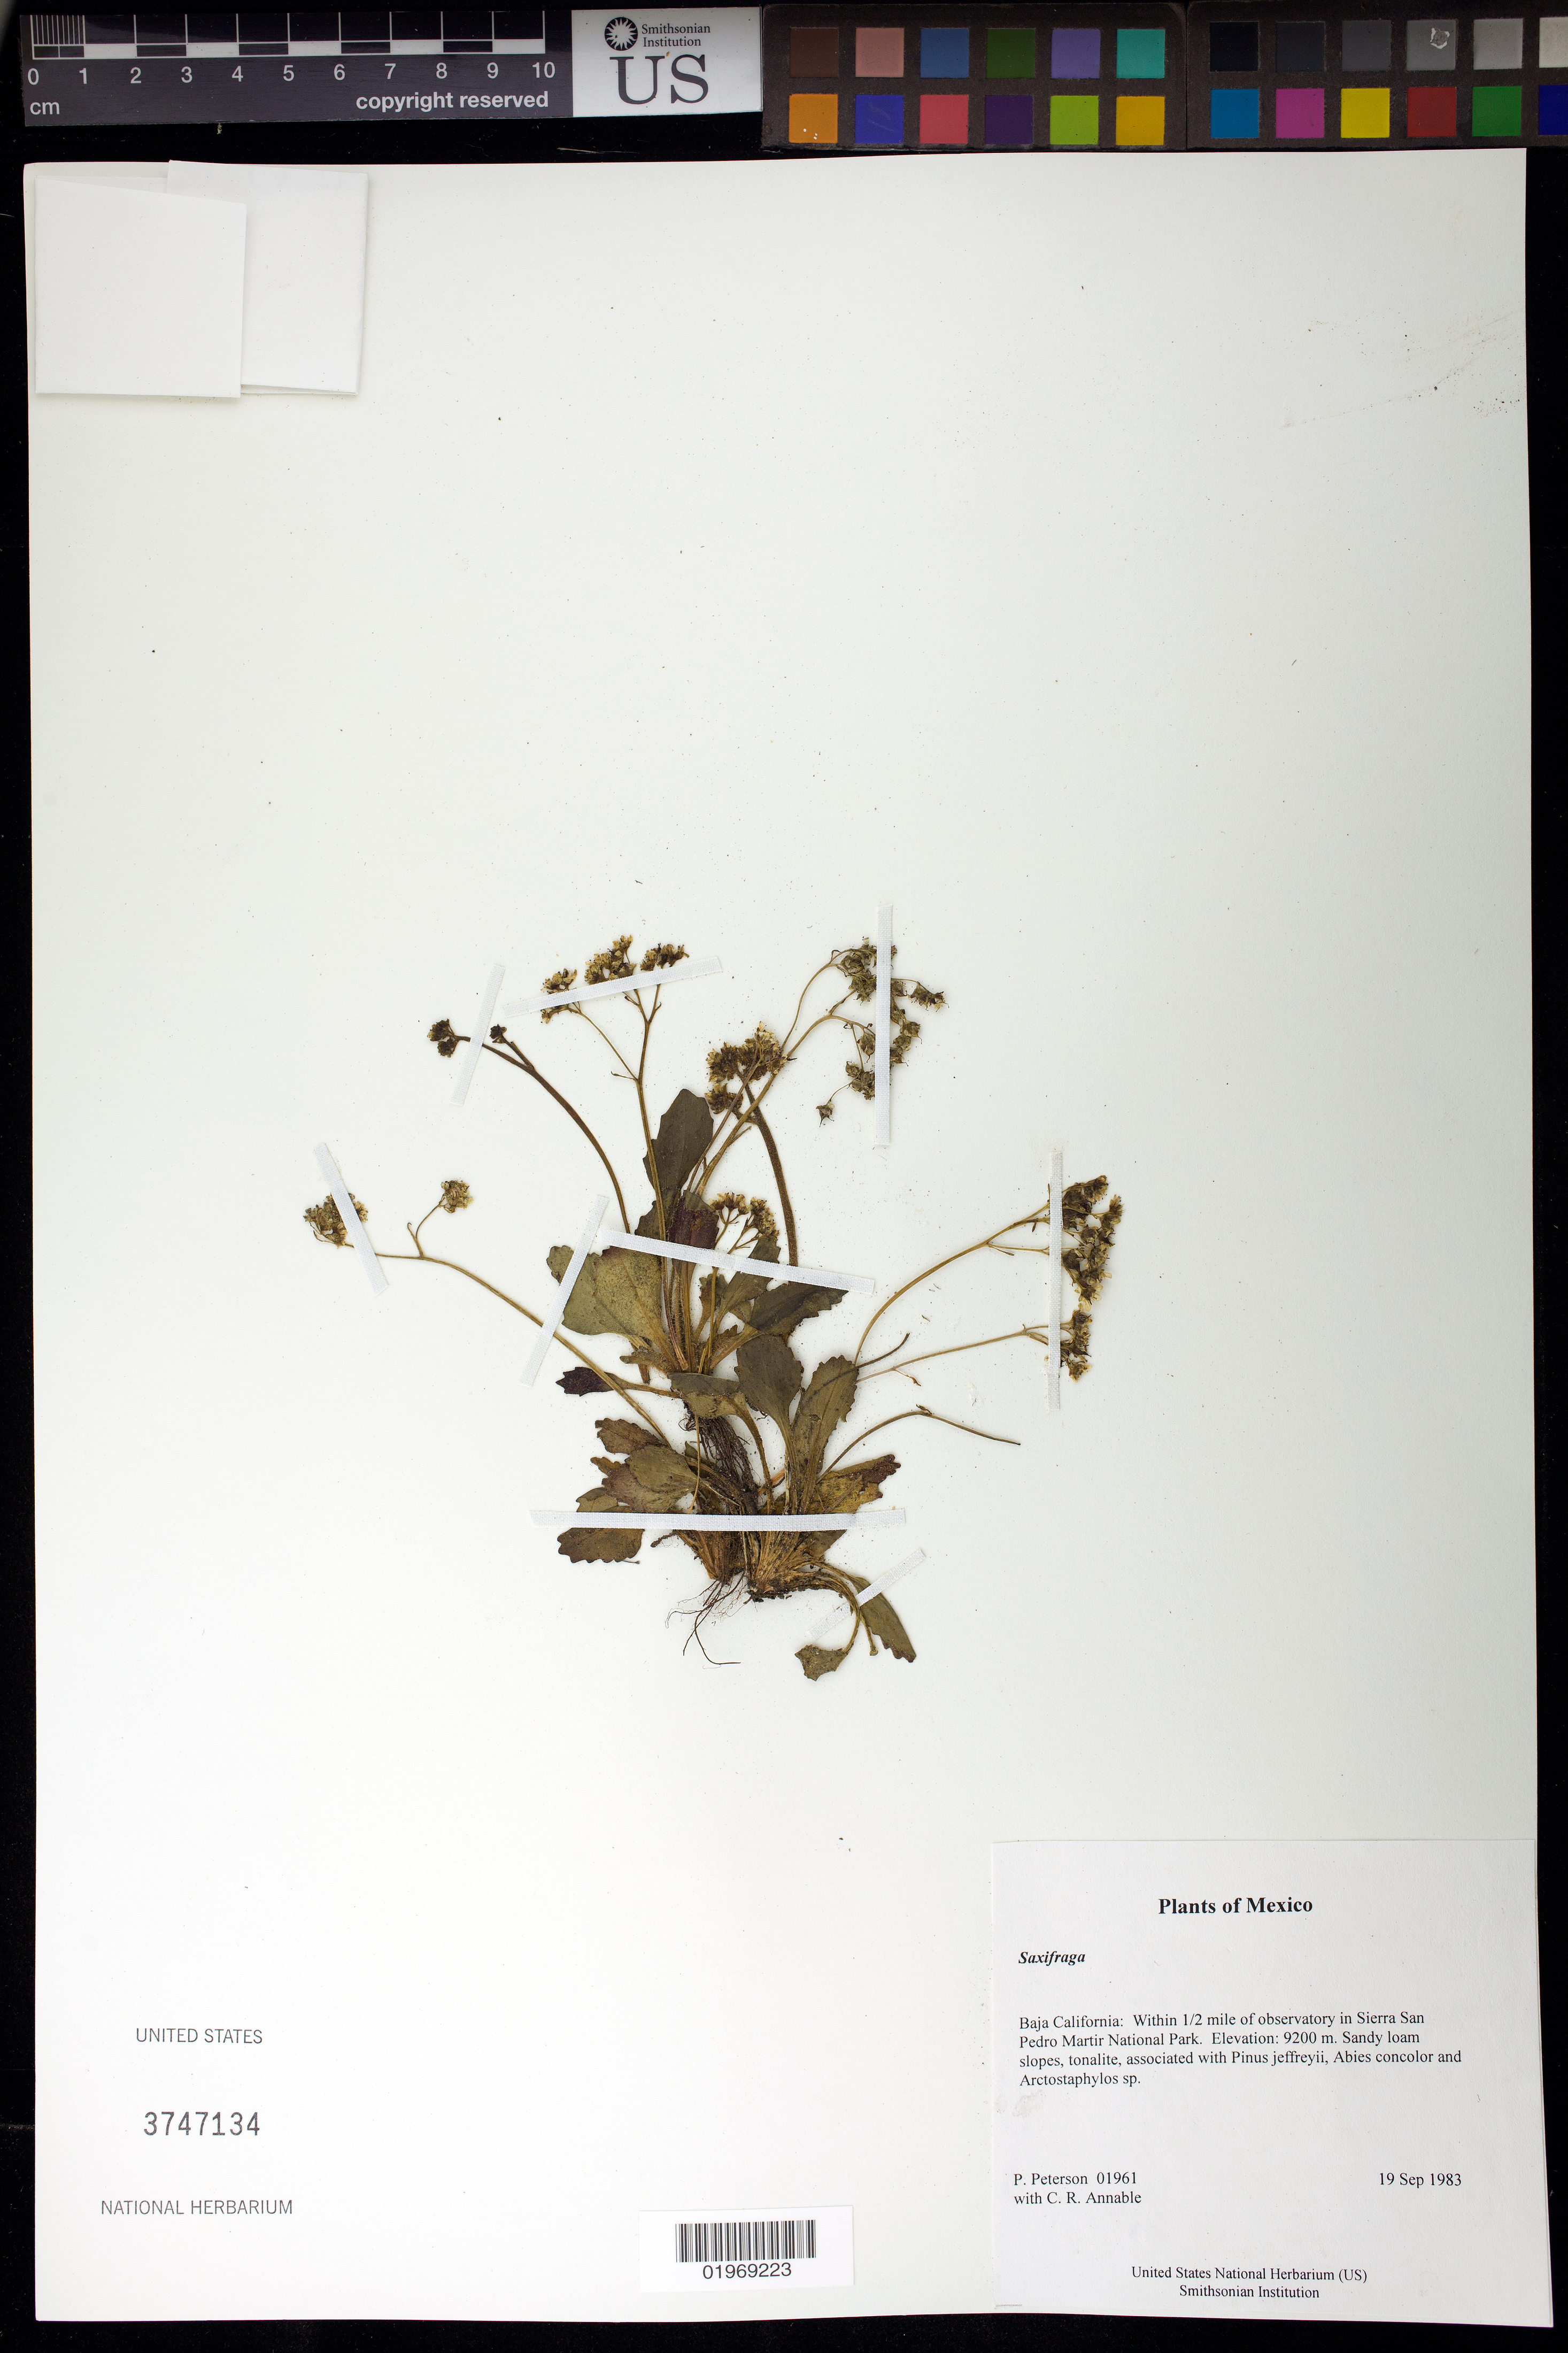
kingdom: Plantae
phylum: Tracheophyta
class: Magnoliopsida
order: Saxifragales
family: Saxifragaceae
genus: Saxifraga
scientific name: Saxifraga sp.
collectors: P. M. Peterson & C. R. Annable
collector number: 01961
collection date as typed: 19 Sep 1983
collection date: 1983-09-19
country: Mexico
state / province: Baja California Norte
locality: Within 1/2 mile of observatory in Sierra San Pedro Martir National Park.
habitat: Sandy loam slopes, tonalite, associated with Pinus jeffreyii, Abies concolor and Arctostaphylos sp.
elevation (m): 9200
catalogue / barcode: US 3747134